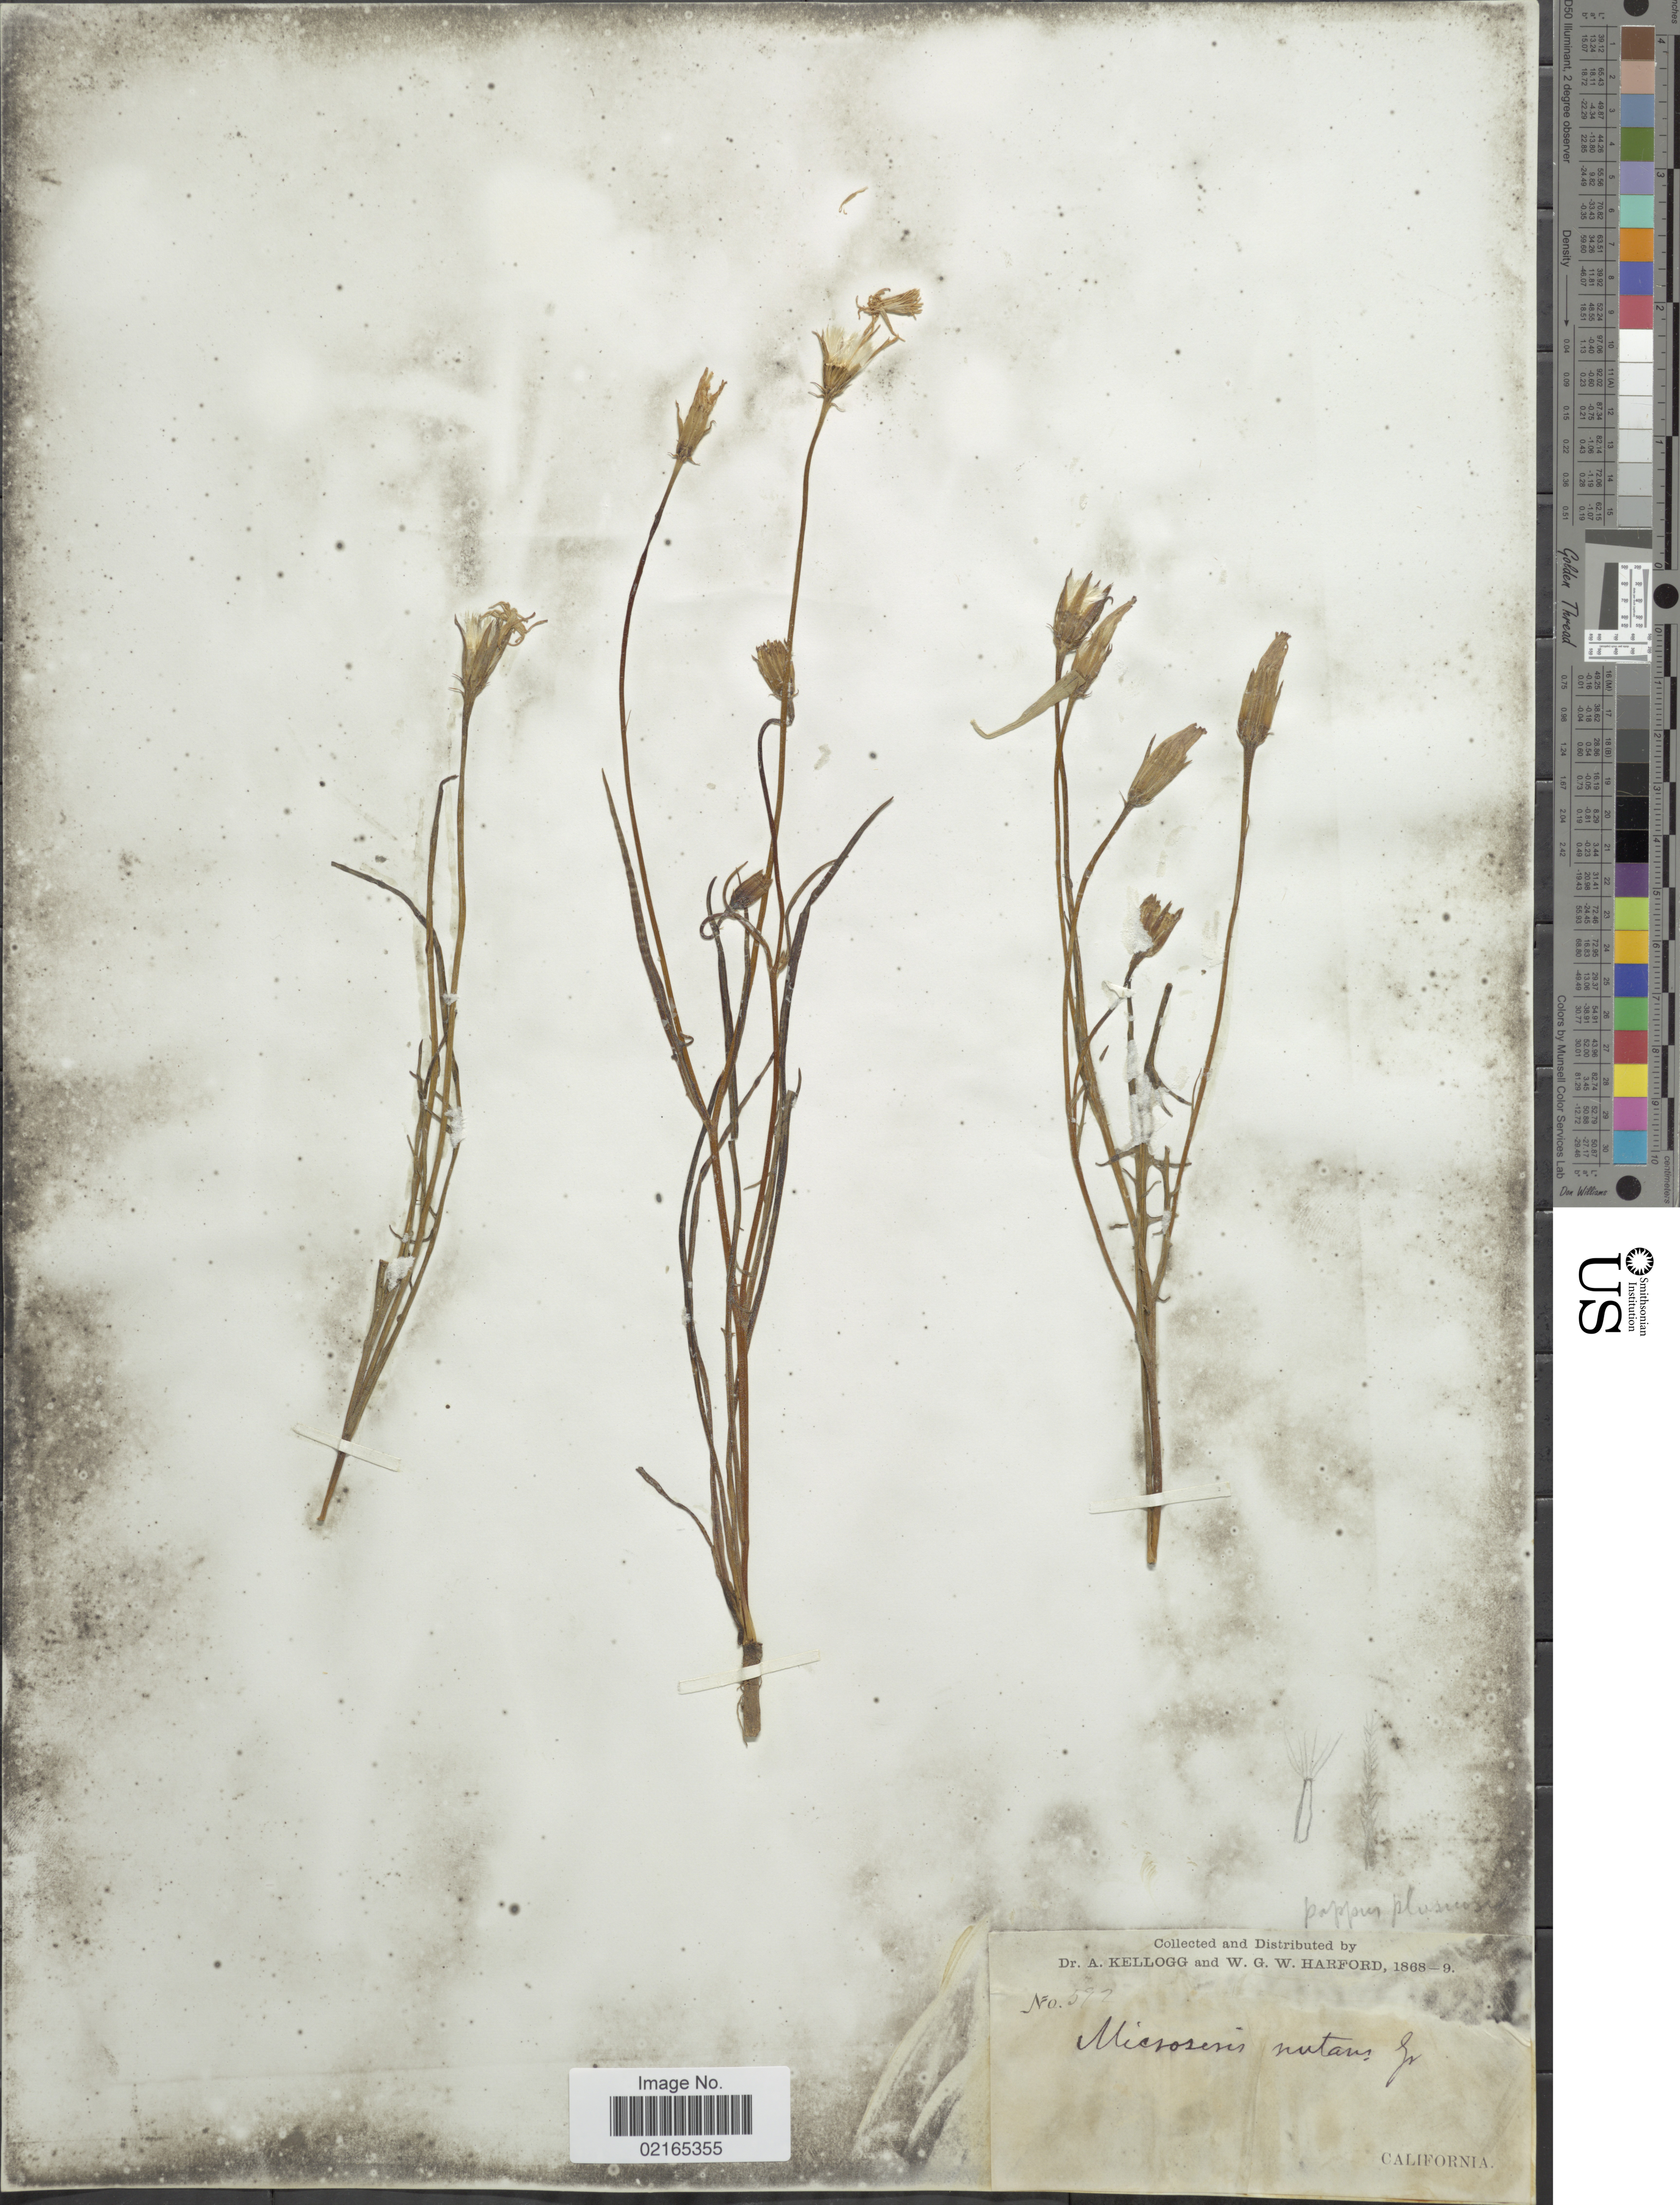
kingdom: Plantae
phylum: Tracheophyta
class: Magnoliopsida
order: Asterales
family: Asteraceae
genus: Microseris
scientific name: Microseris nutans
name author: (Hook.) Sch. Bip.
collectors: A. Kellogg & W. G. W. Harford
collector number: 592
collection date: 1868/1869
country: United States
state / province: California